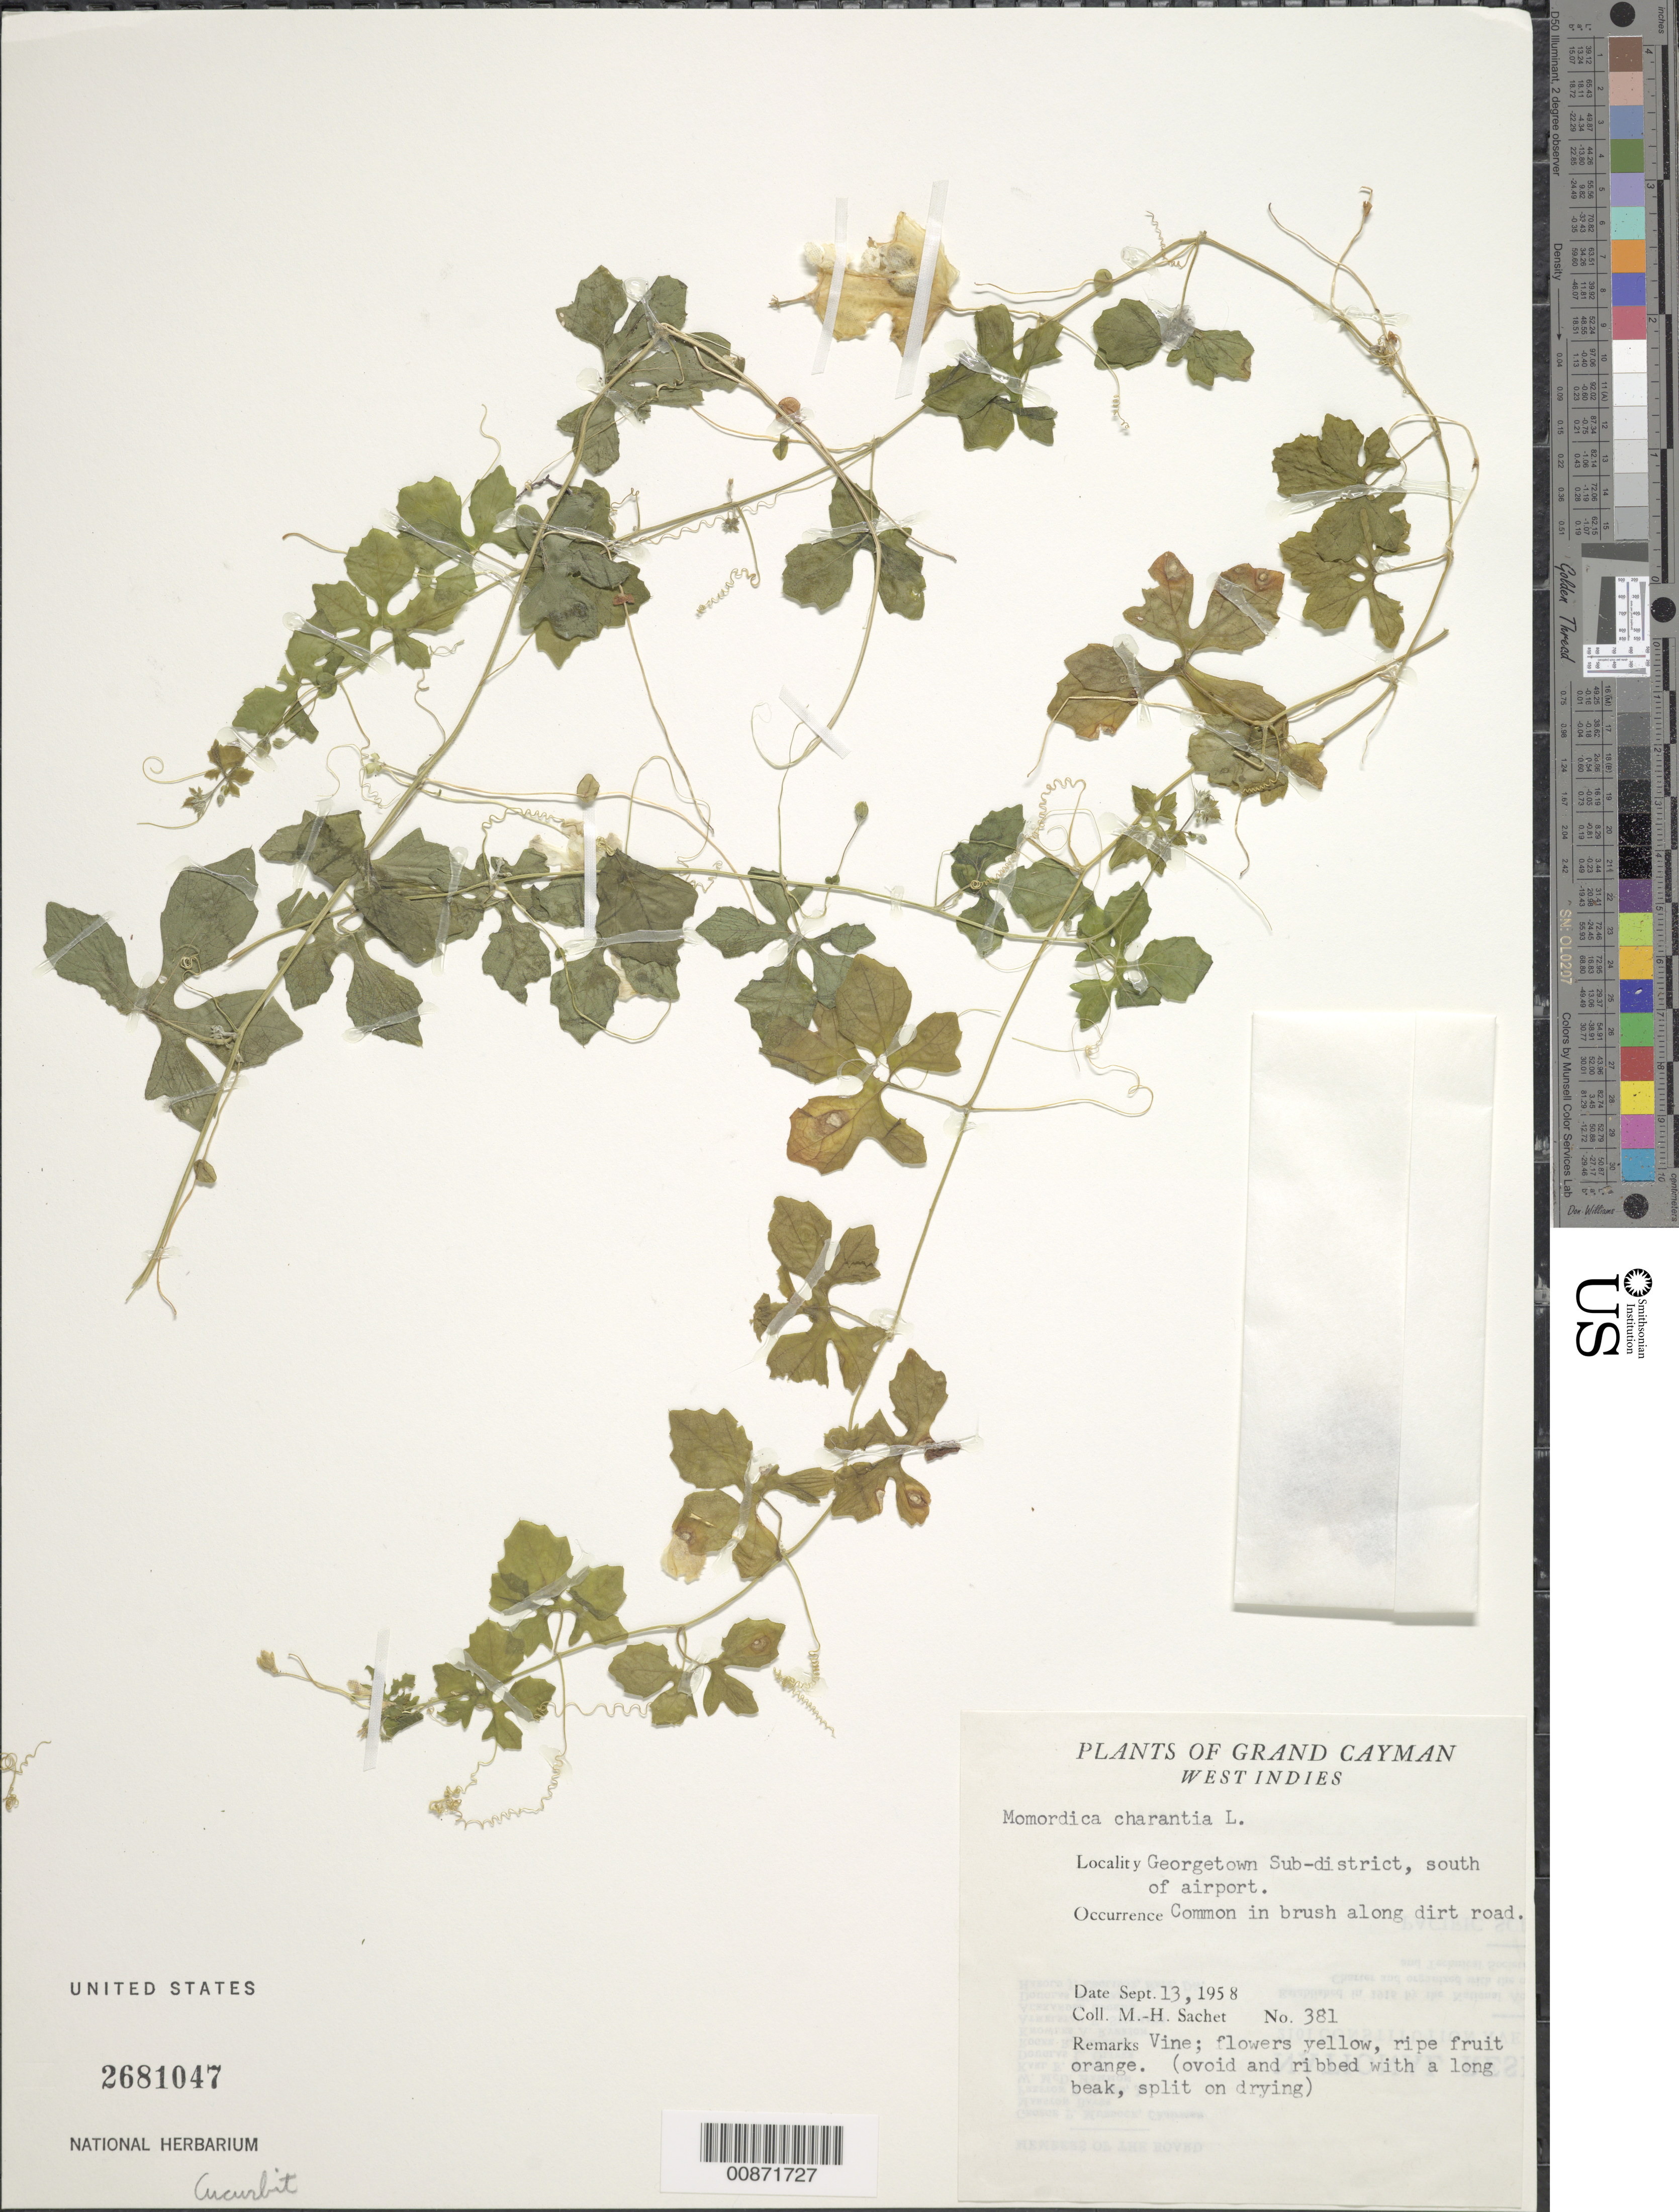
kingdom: Plantae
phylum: Tracheophyta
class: Magnoliopsida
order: Cucurbitales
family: Cucurbitaceae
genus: Momordica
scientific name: Momordica charantia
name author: L.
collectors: M.-H. Sachet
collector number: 381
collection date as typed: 13 Sep 1958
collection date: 1958-09-13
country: Cayman Islands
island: Grand Cayman Island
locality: Georgetown Sub-district, south of airport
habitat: In brush along dirt road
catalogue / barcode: US 2681047